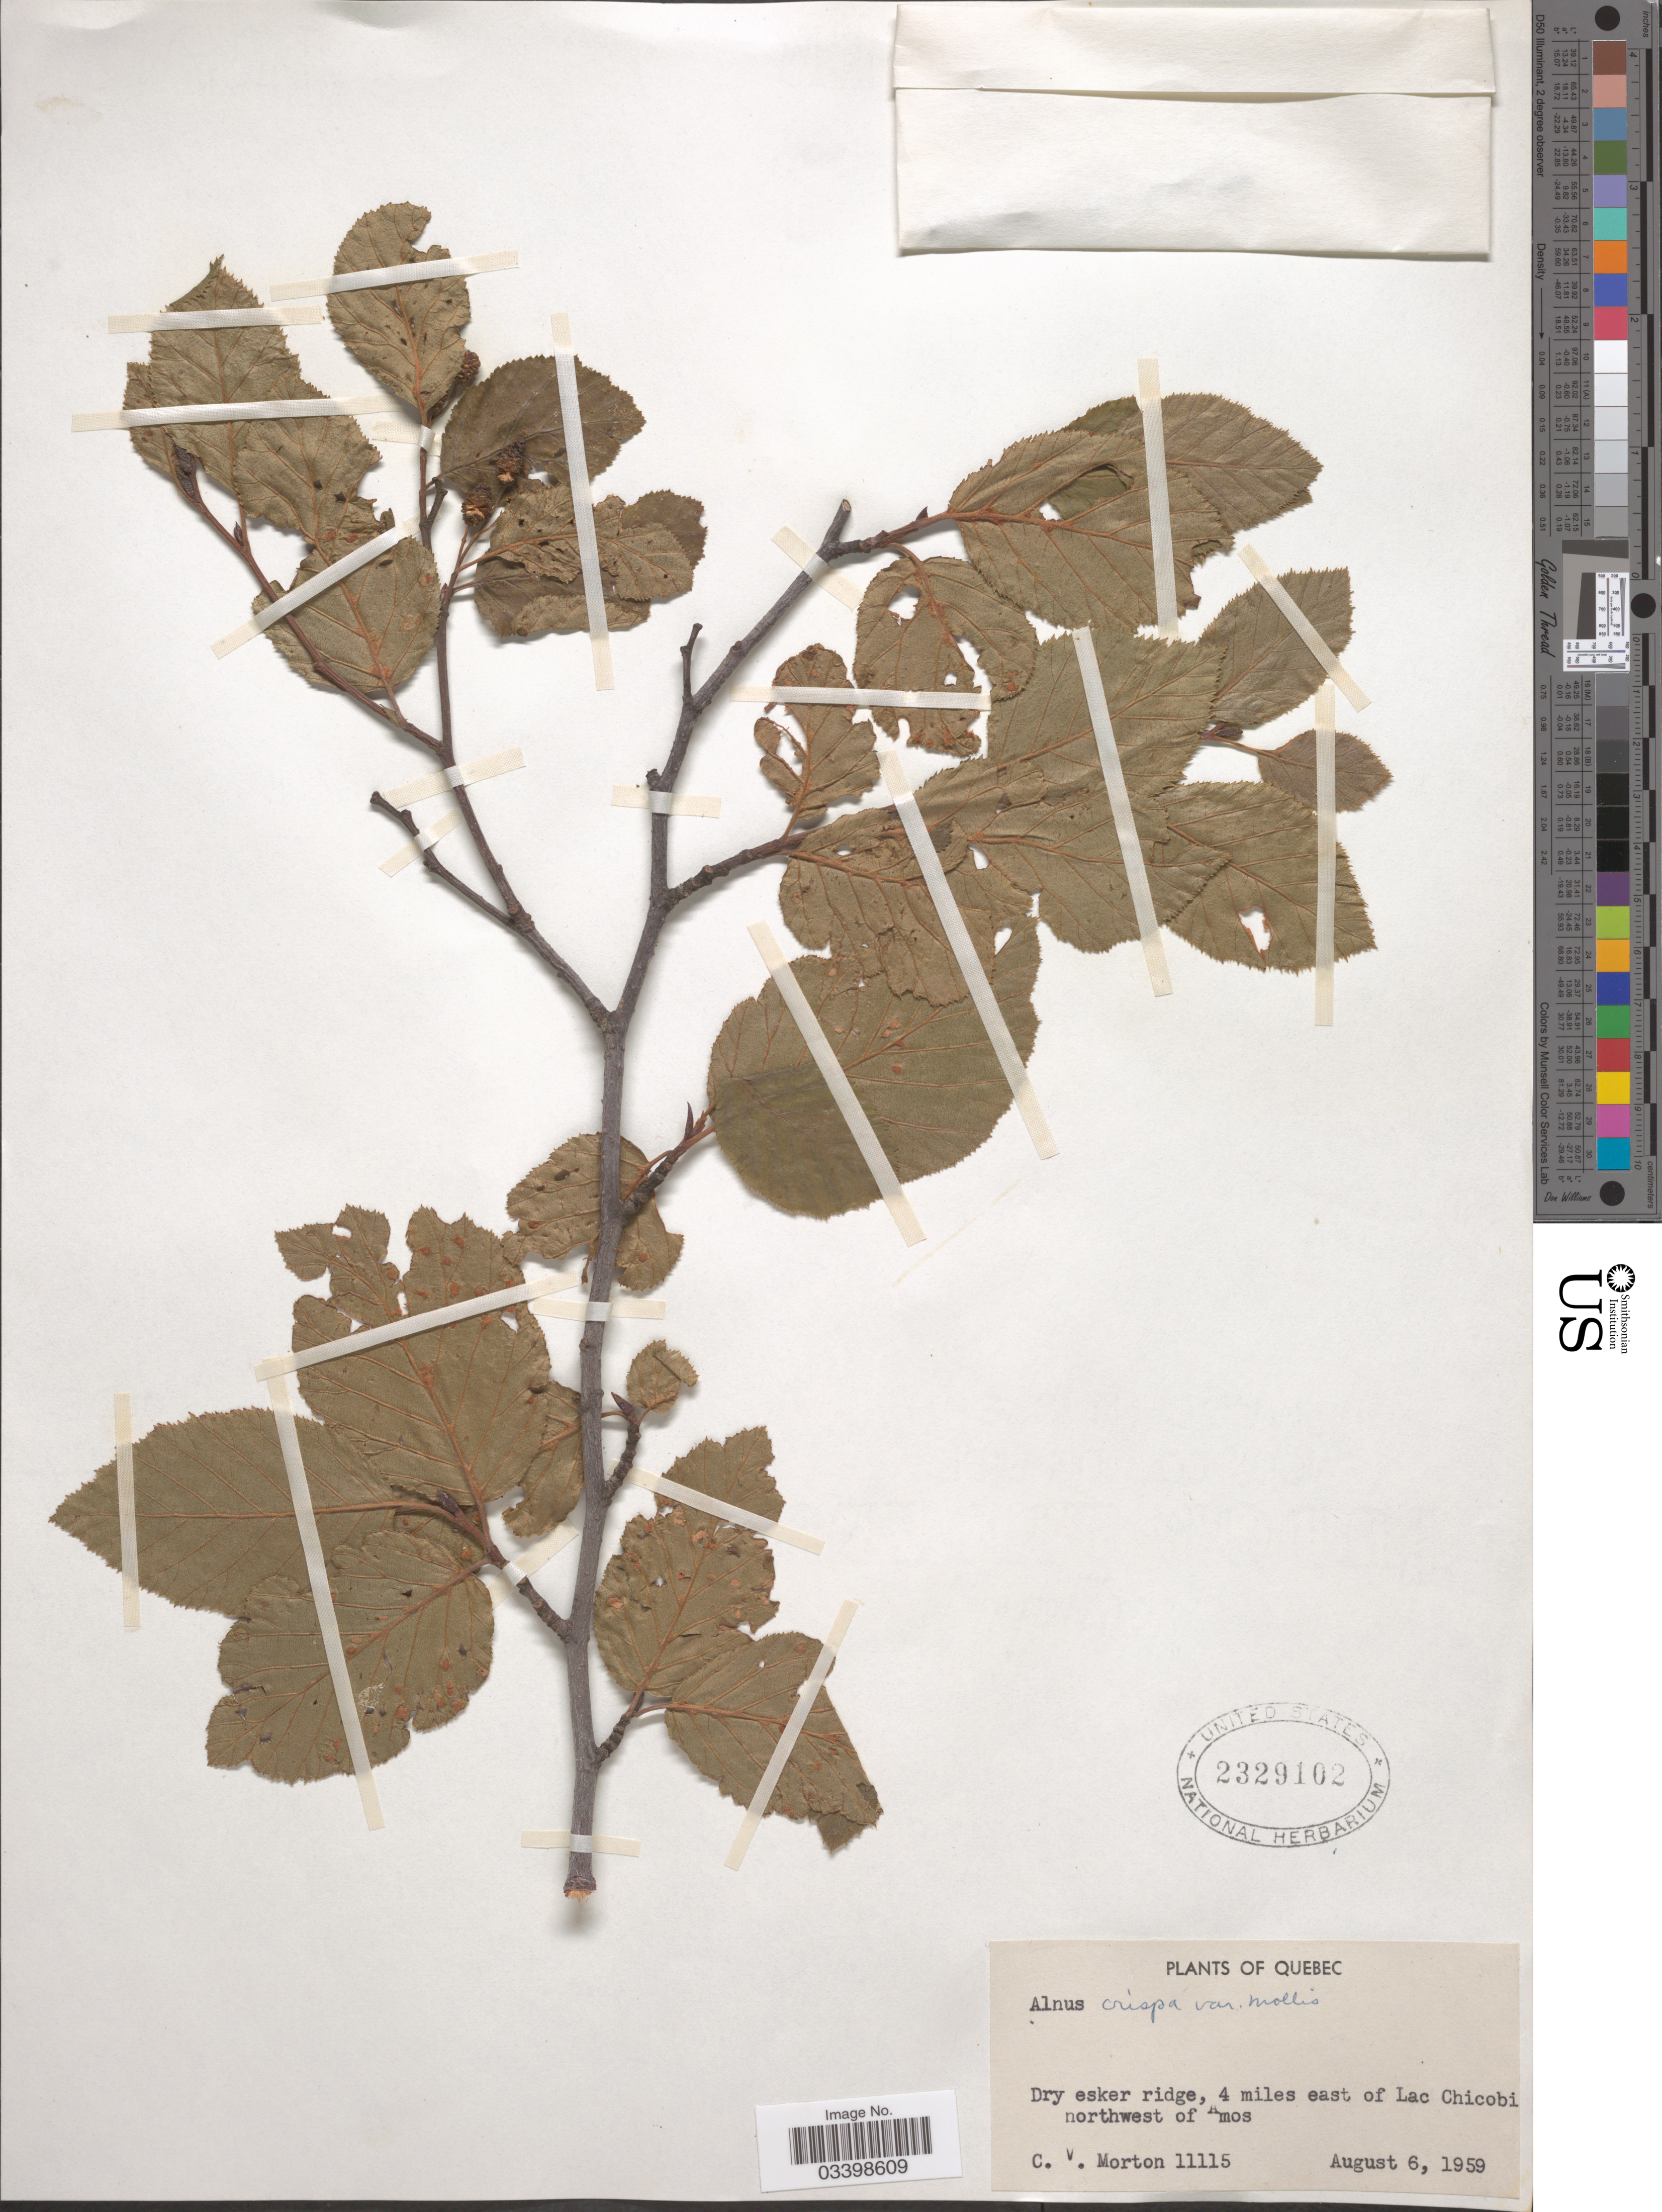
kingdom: Plantae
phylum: Tracheophyta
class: Magnoliopsida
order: Fagales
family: Betulaceae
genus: Alnus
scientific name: Alnus viridis subsp. crispa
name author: (Aiton) Turrill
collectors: C. V. Morton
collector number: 11115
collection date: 1959-08-06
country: Canada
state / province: Quebec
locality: Dry esker ridge, 4 miles east of Lac Chicobi northwest of Amos.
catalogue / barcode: US 2329102